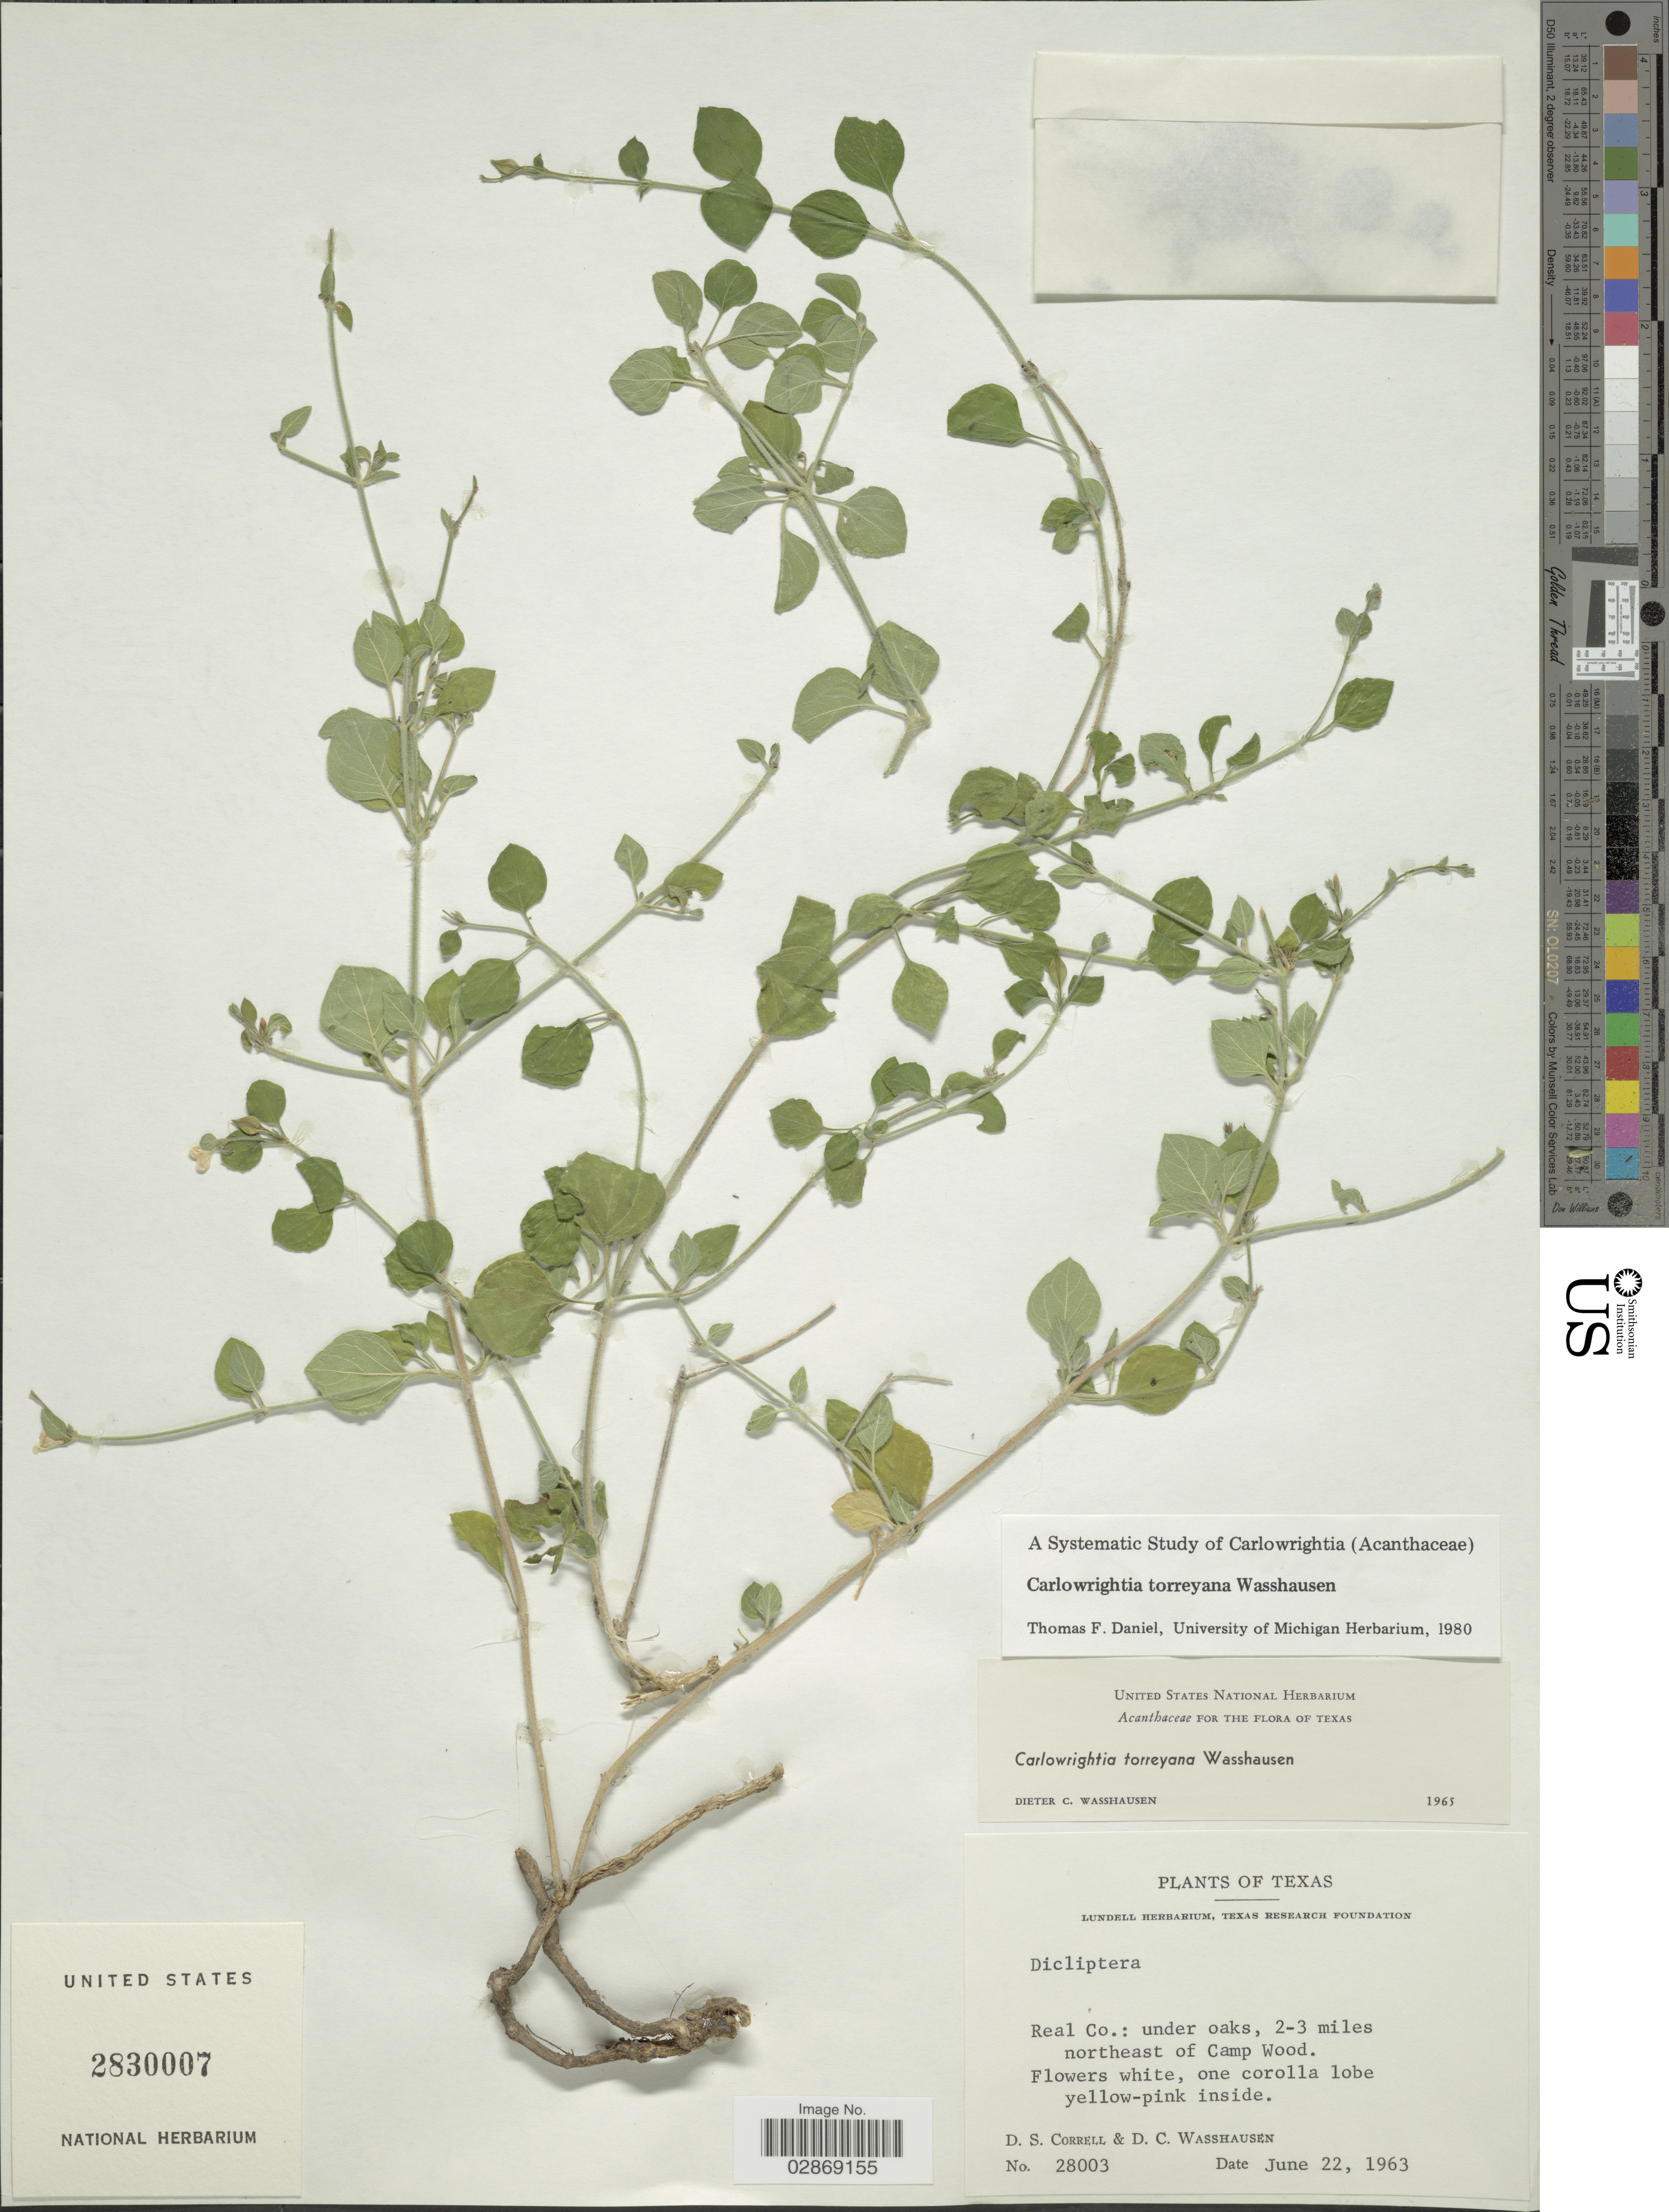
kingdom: Plantae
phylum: Tracheophyta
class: Magnoliopsida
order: Lamiales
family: Acanthaceae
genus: Carlowrightia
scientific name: Carlowrightia torreyana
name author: Wassh.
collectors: D. S. Correll & D. C. Wasshausen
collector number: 28003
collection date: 1963-06-22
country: United States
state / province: Texas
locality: Real Co.: under oaks, 2-3 miles northeast of Camp Wood.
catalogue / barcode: US 2830007